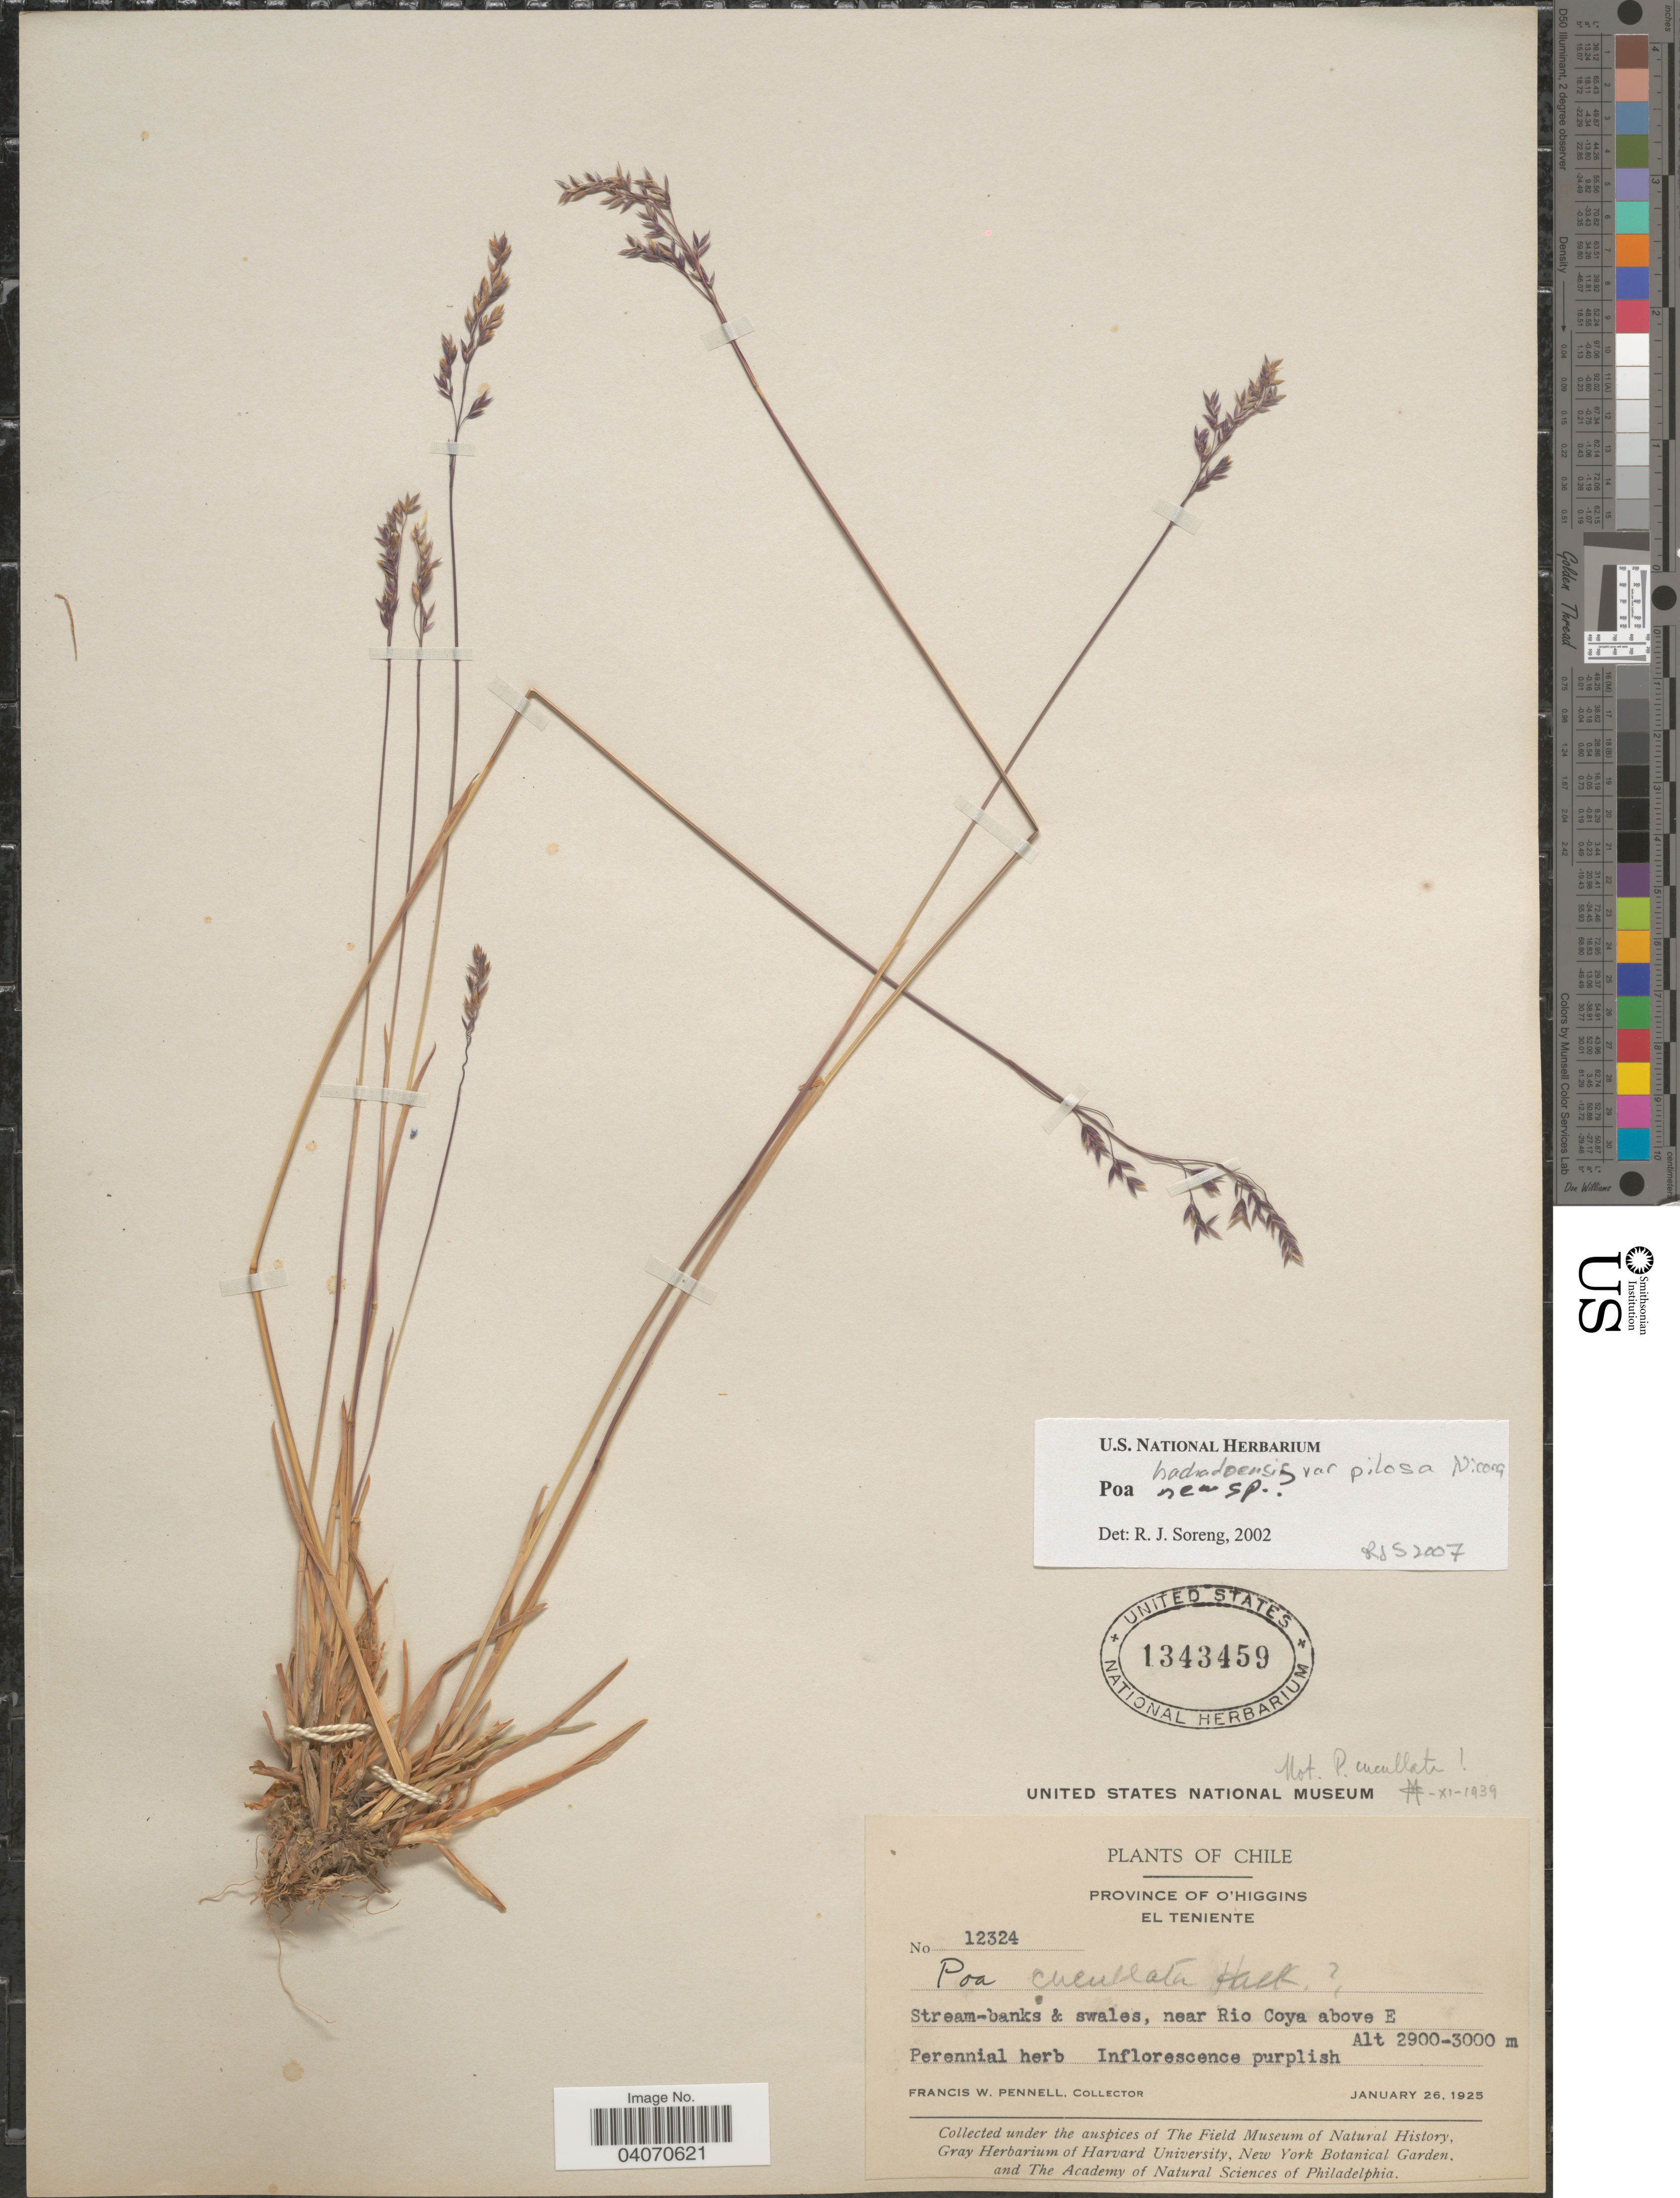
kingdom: Plantae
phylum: Tracheophyta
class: Liliopsida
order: Poales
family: Poaceae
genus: Poa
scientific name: Poa hachadoensis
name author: Nicora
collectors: F. W. Pennell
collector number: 12324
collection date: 1925-01-26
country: Chile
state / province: O'Higgins (VI)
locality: El Teniente. Stream-banks & swales, near Rio Coya above E.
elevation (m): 2900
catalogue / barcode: US 1343459